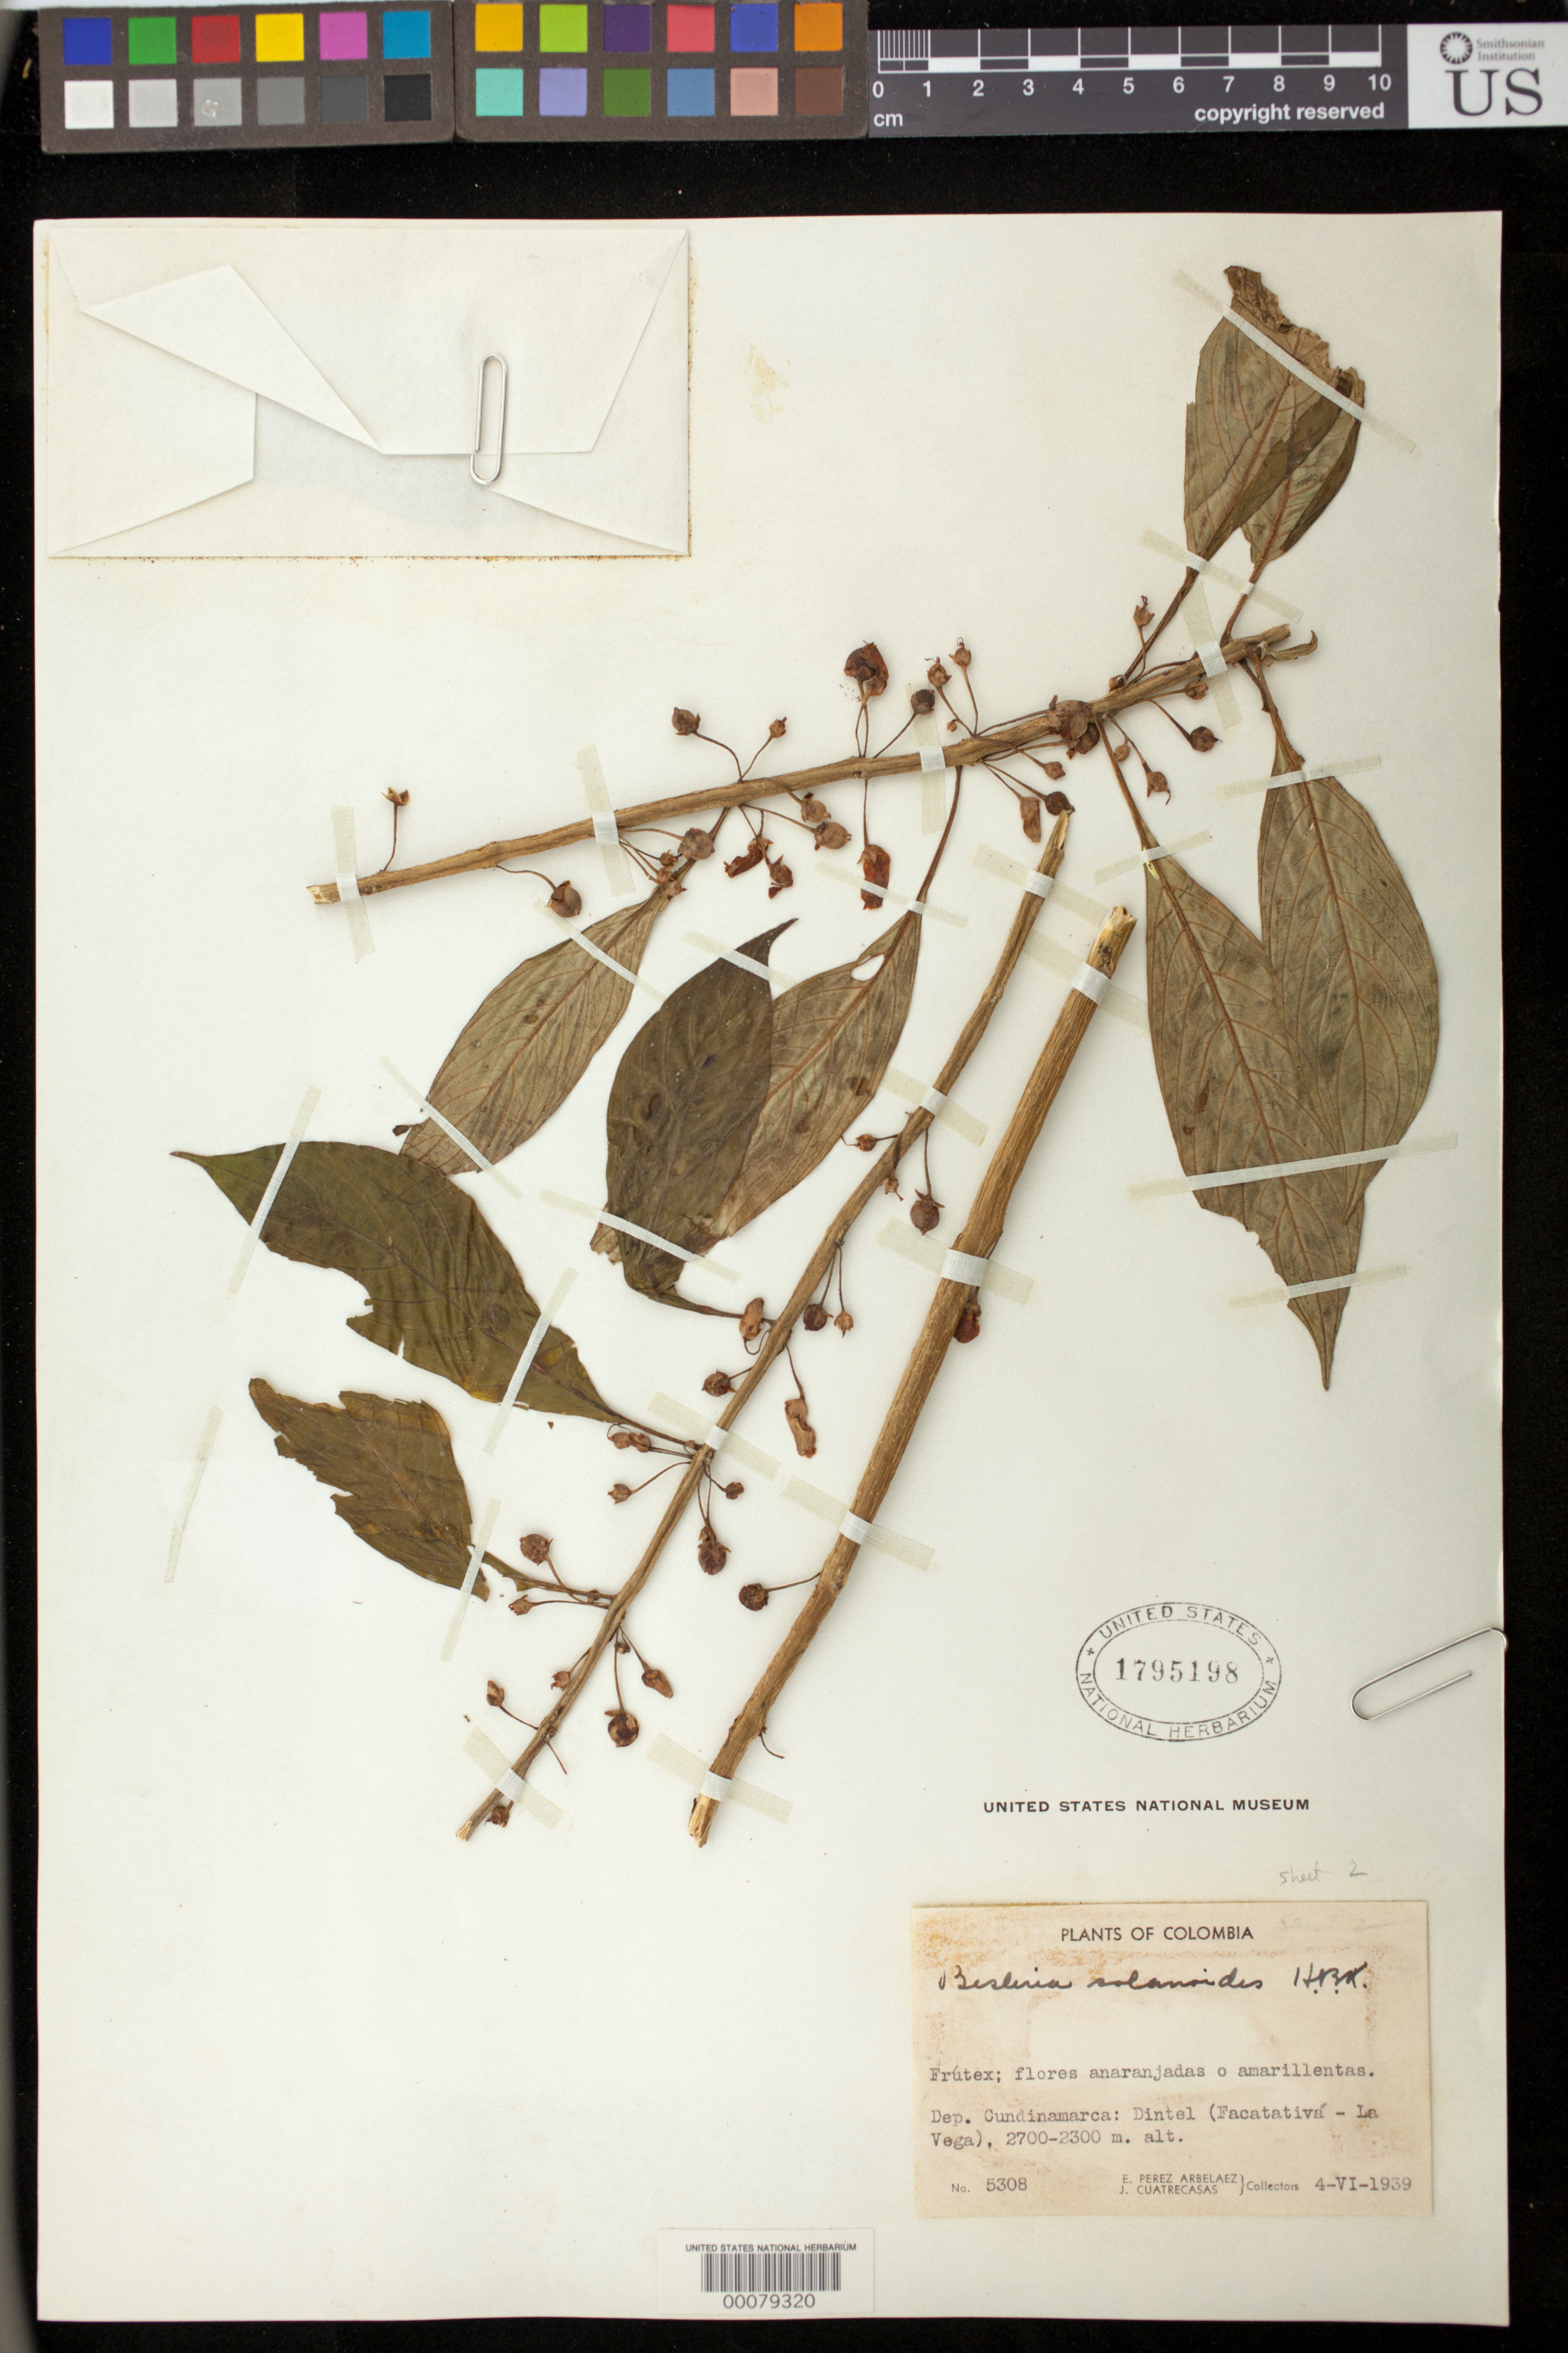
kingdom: Plantae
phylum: Tracheophyta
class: Magnoliopsida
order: Lamiales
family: Gesneriaceae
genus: Besleria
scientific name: Besleria solanoides var. solanoides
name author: Kunth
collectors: E. Pérez Arbeláez & J. Cuatrecasas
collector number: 5308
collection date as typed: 04 Jun 1939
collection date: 1939-06-04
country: Colombia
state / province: Cundinamarca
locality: Dintel (Facatativa - La Vega)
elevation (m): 2300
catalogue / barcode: US 1795198